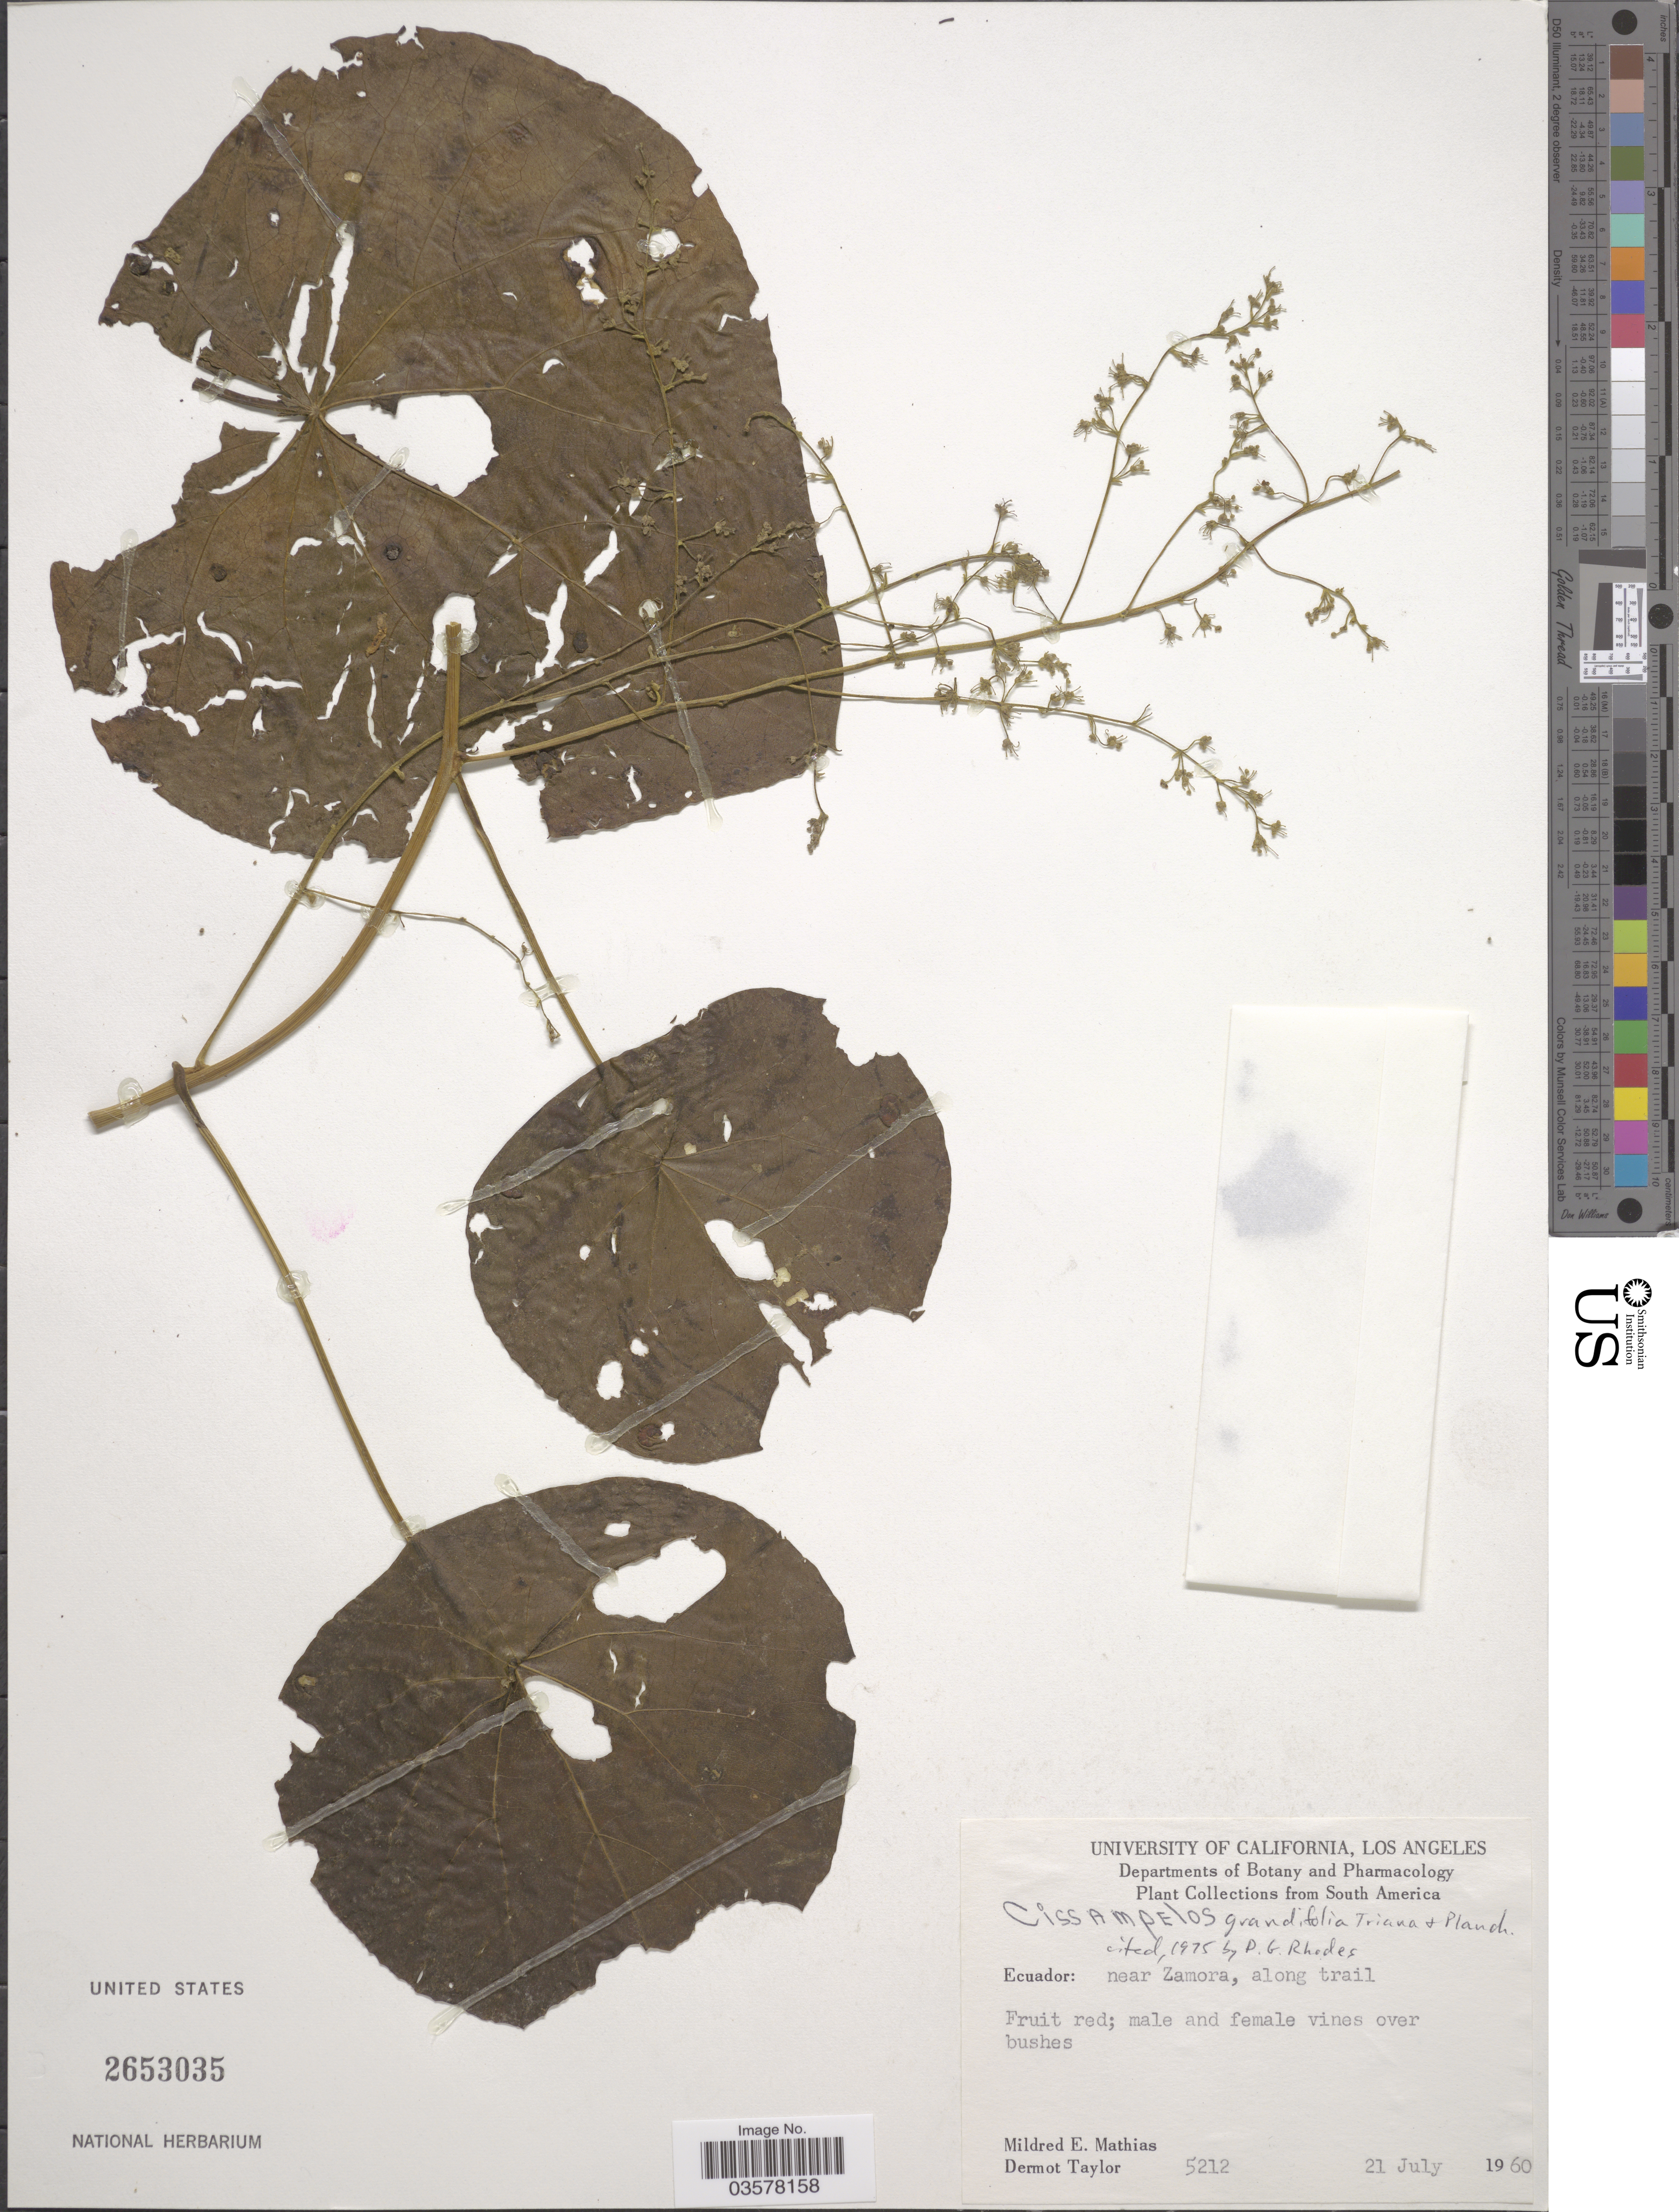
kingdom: Plantae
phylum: Tracheophyta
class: Magnoliopsida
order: Ranunculales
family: Menispermaceae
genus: Cissampelos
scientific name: Cissampelos grandifolia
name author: Triana & Planch.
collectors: M. E. Mathias & D. Taylor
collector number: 5212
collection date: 1960-07-21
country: Ecuador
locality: Near Zamora, along trail.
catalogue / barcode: US 2653035